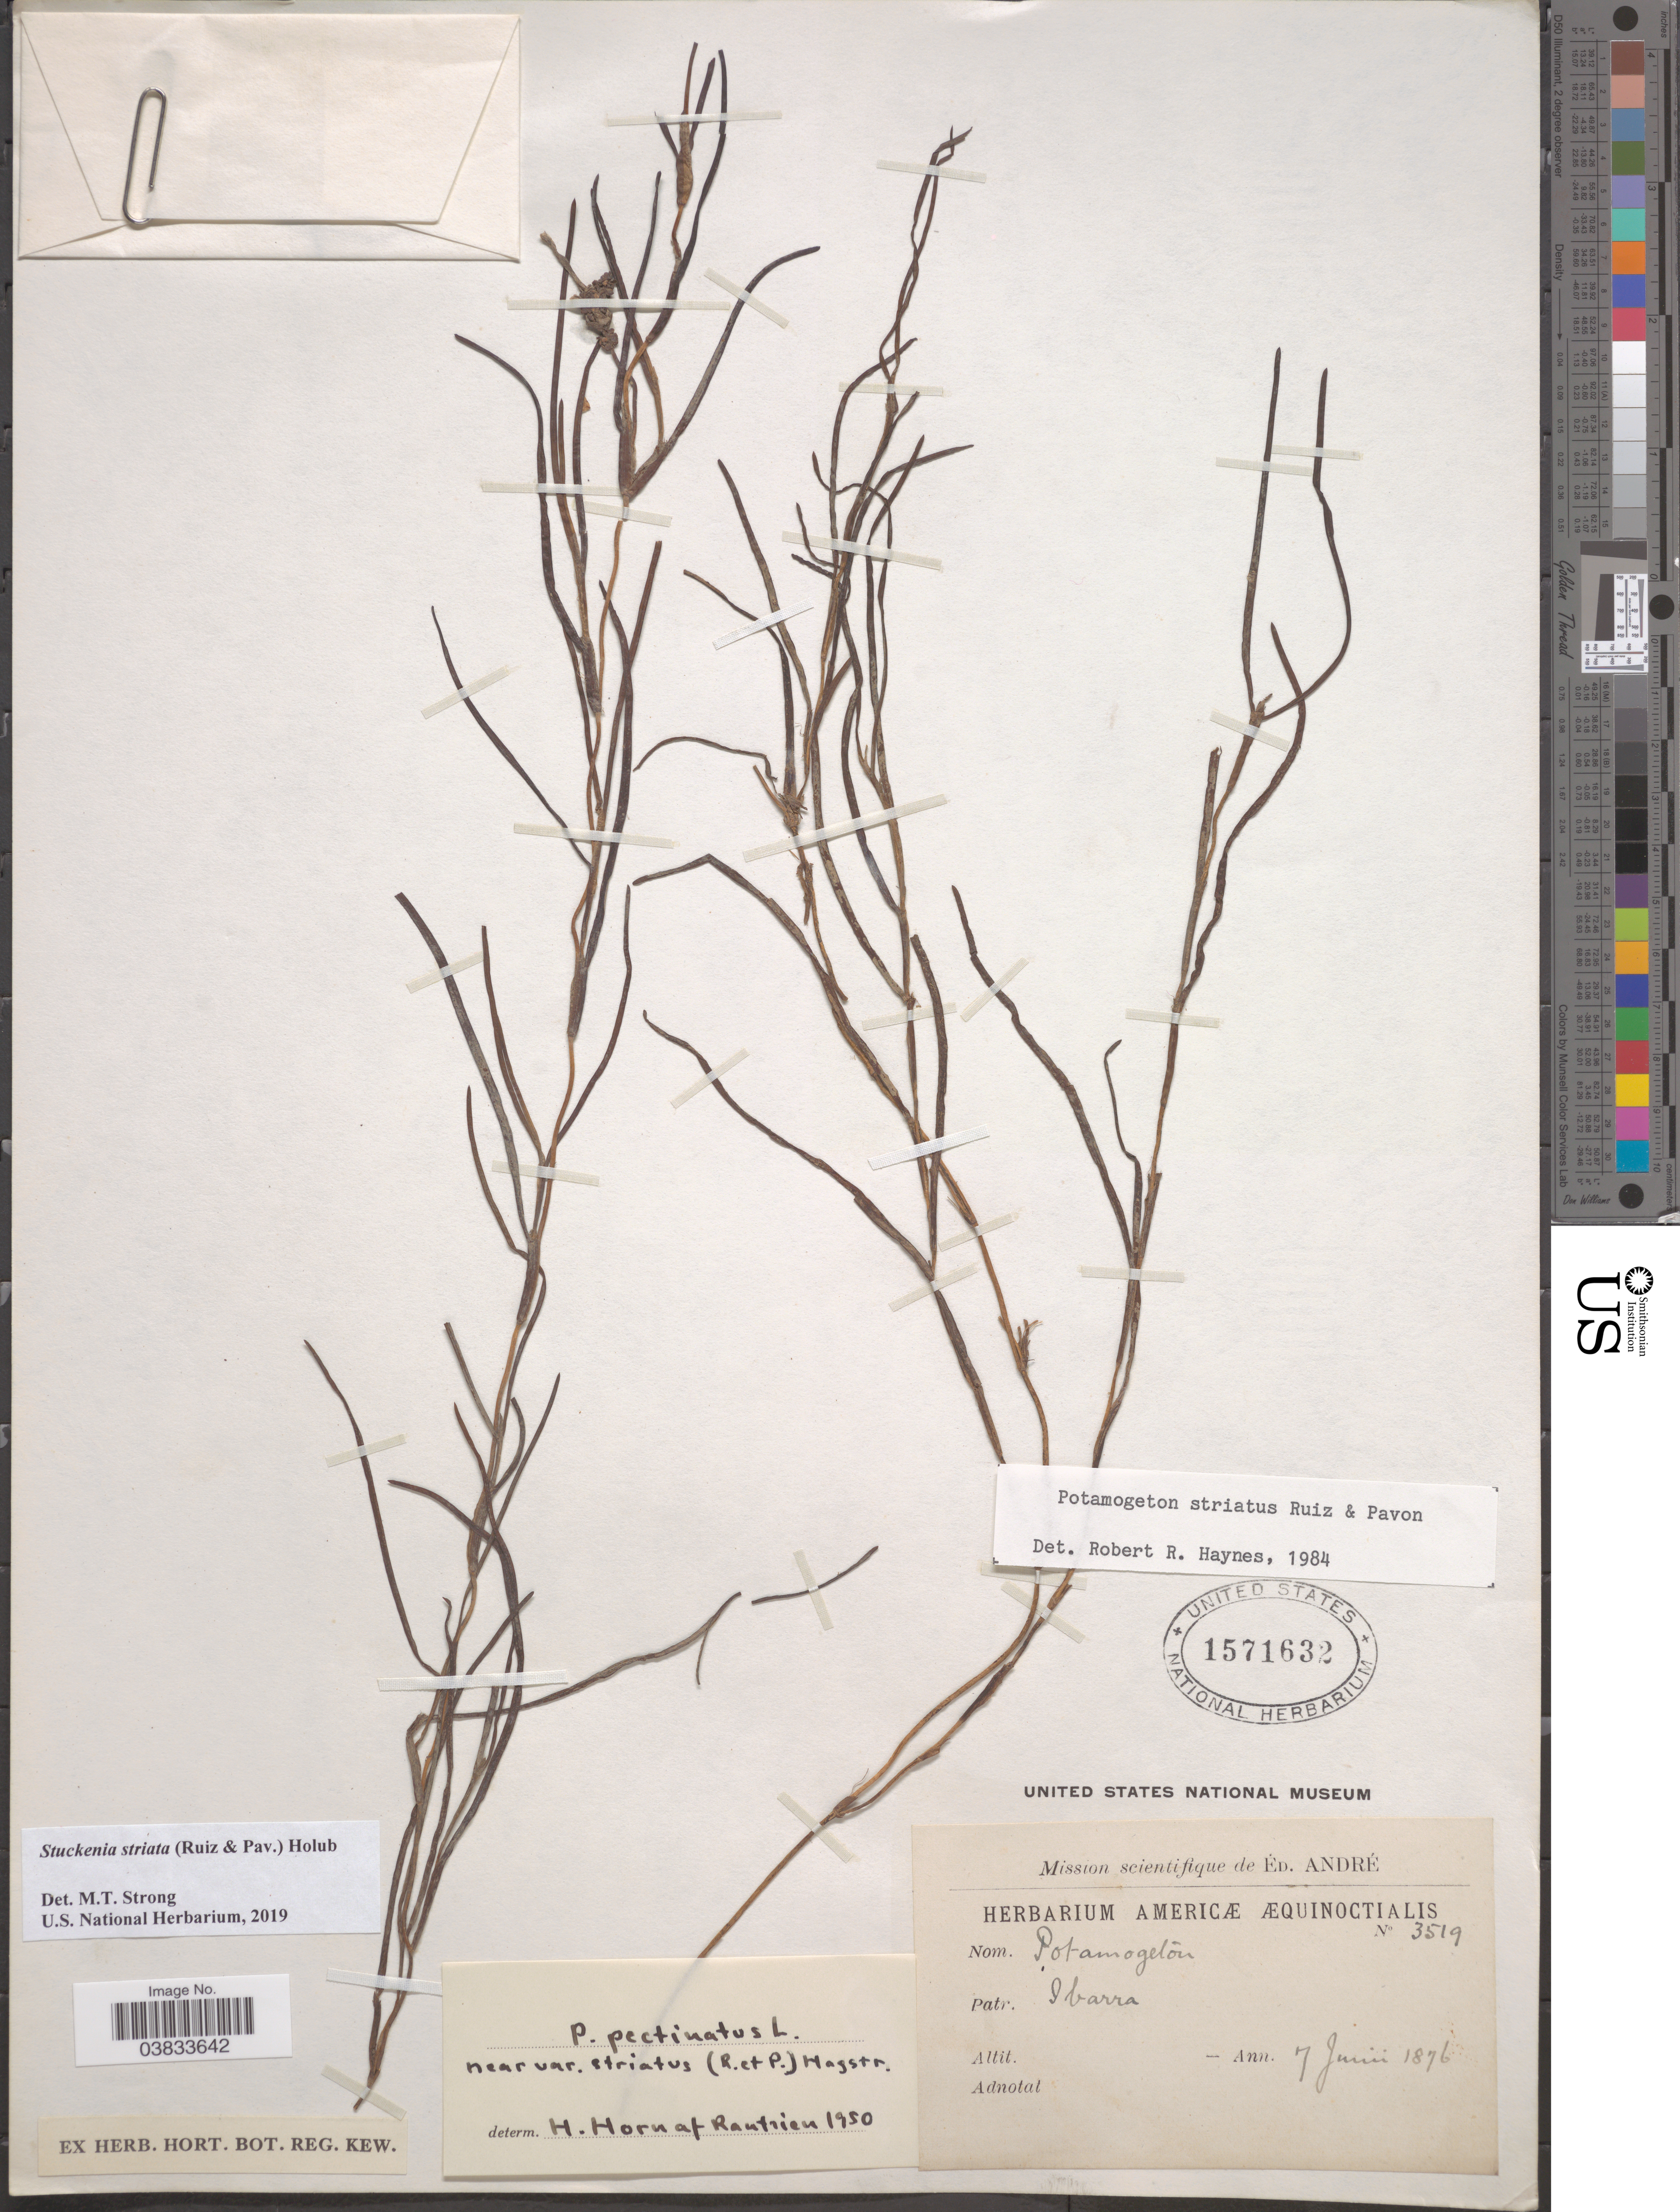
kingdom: Plantae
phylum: Tracheophyta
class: Liliopsida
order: Alismatales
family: Potamogetonaceae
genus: Stuckenia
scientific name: Stuckenia striata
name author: (Ruiz & Pav.) Holub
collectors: É. F. André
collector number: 3519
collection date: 1876-06-07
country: Ecuador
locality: Ibarra.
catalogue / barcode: US 1571632